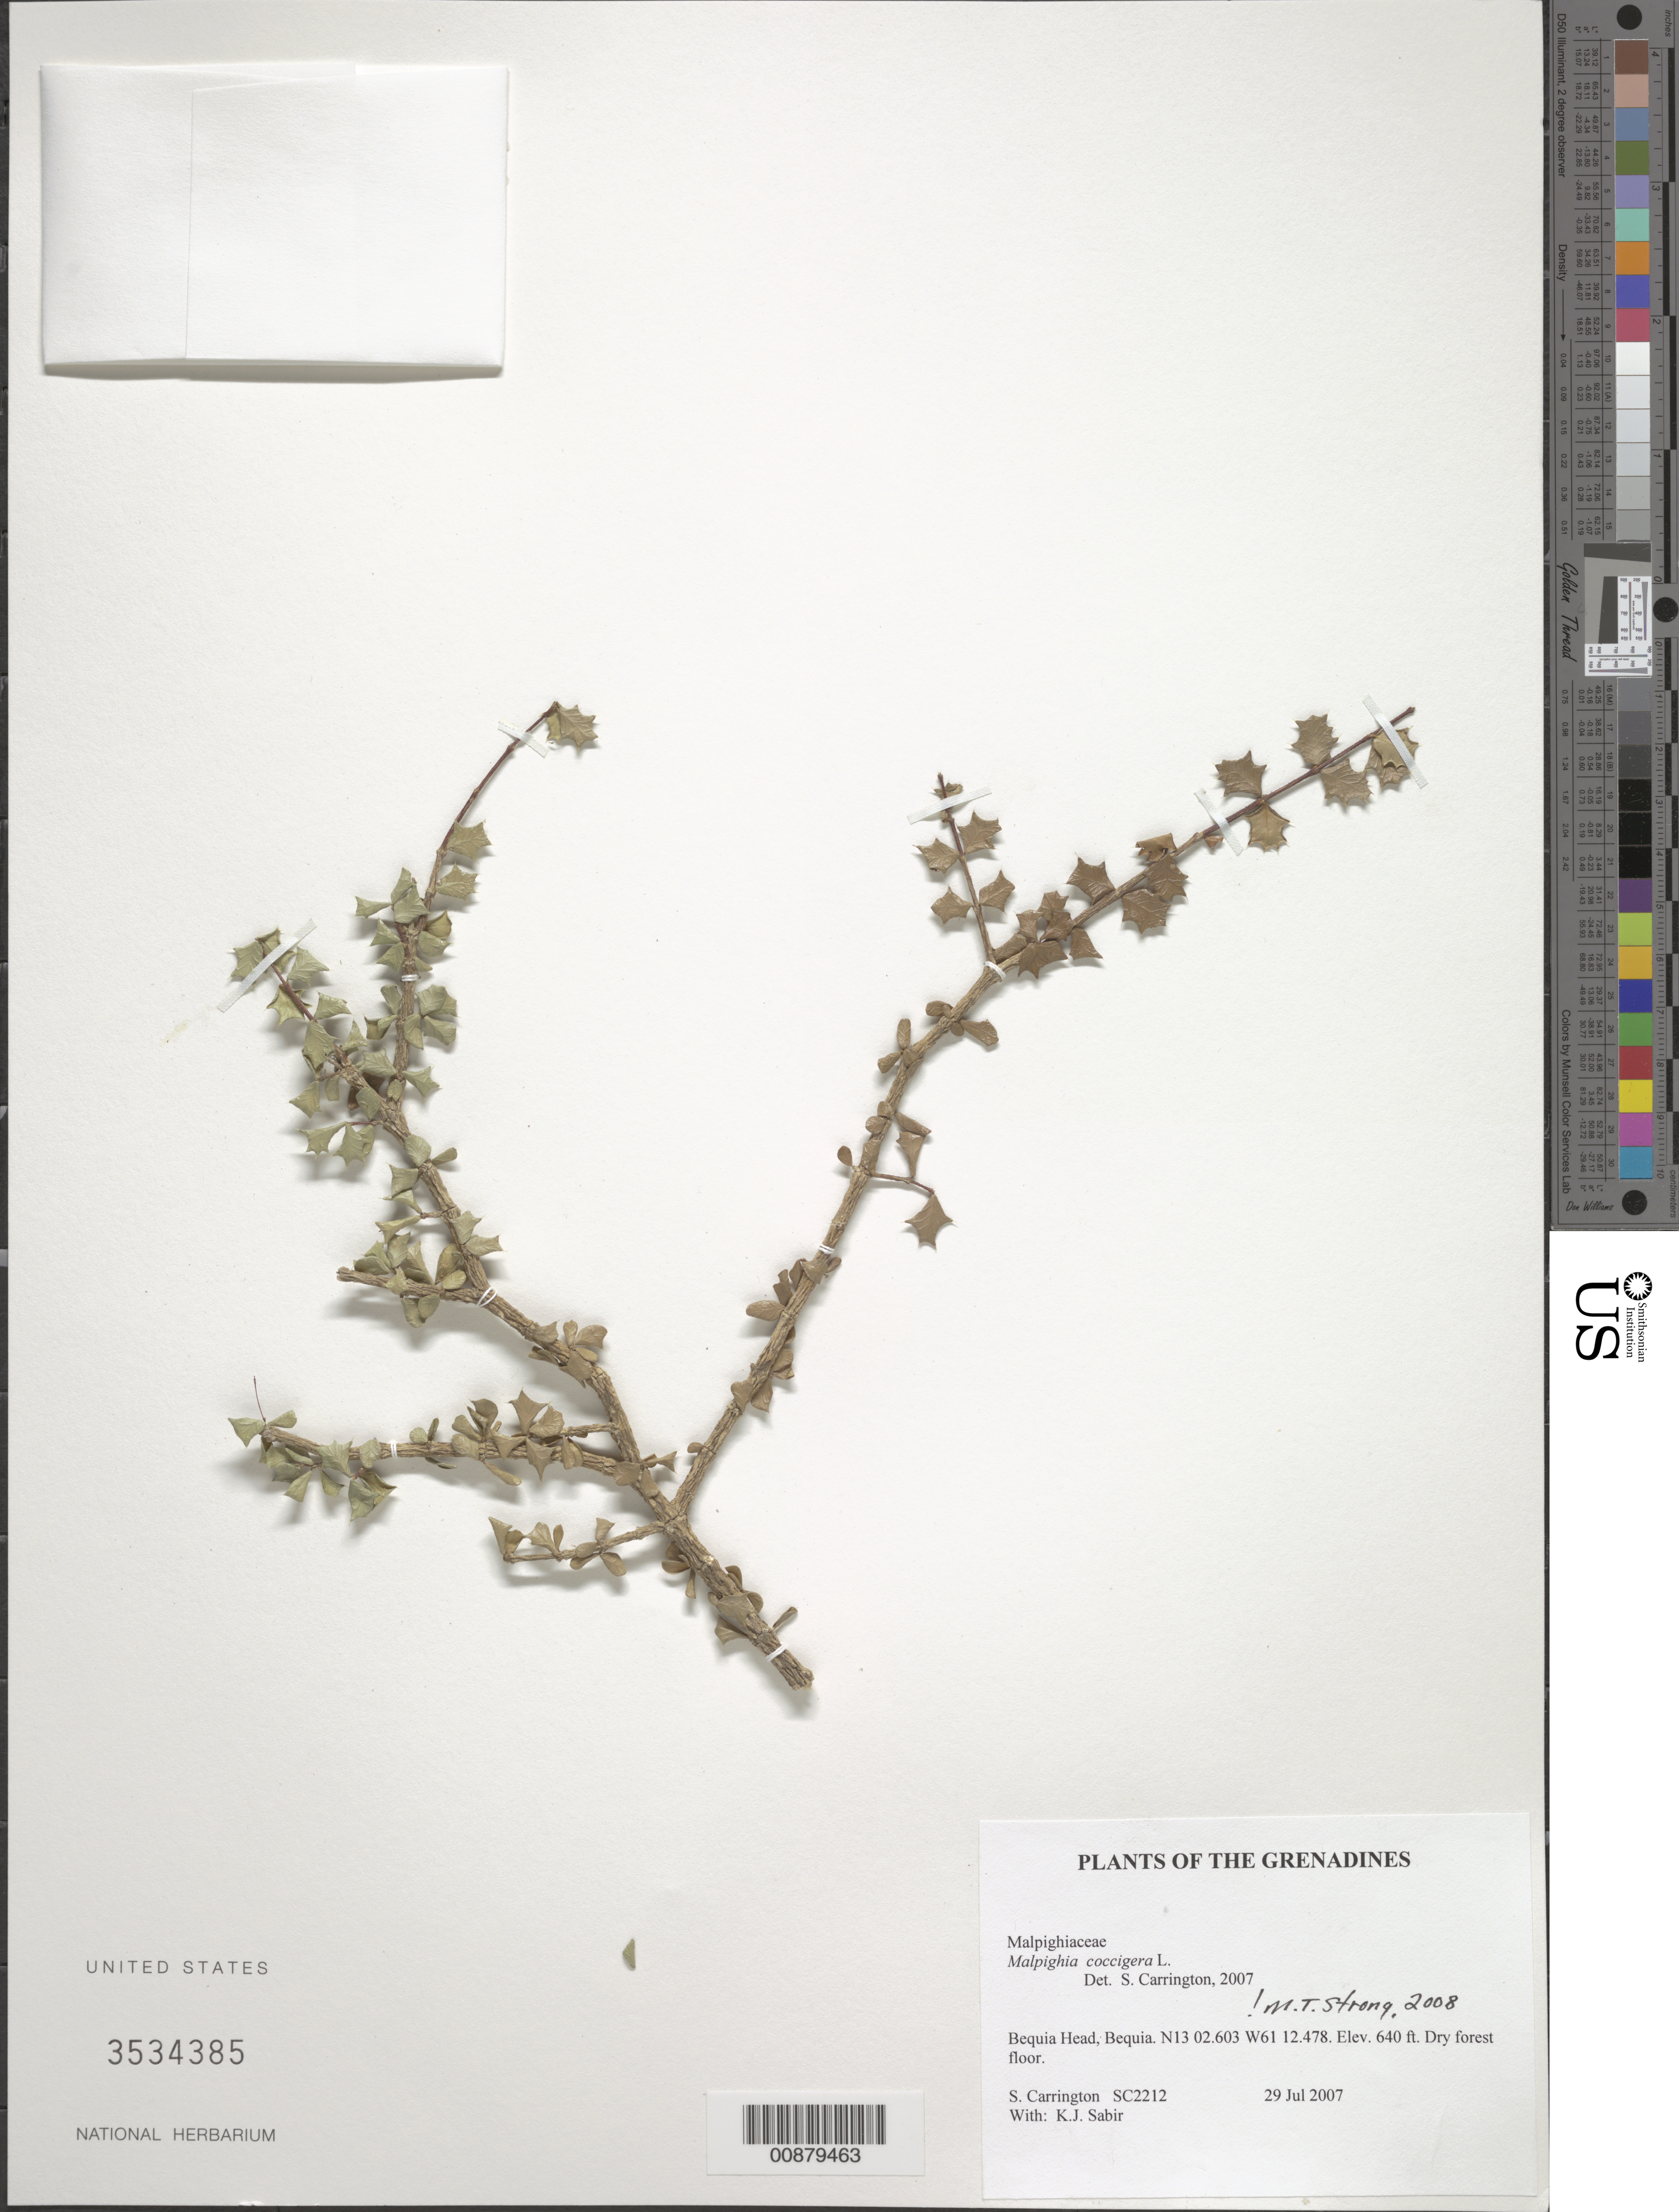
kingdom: Plantae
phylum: Tracheophyta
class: Magnoliopsida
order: Malpighiales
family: Malpighiaceae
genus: Malpighia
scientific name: Malpighia coccigera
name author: L.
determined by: Strong, M. T., (US), Smithsonian Institution - National Museum of Natural History (UNITED STATES)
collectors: C. M. S. Carrington & K. Sabir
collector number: SC 2212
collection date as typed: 29 Jul 2007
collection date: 2007-07-29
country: St. Vincent - Grenadines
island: Bequia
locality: Bequia Head, Bequia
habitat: dry forest floor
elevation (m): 195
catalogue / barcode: US 3534385